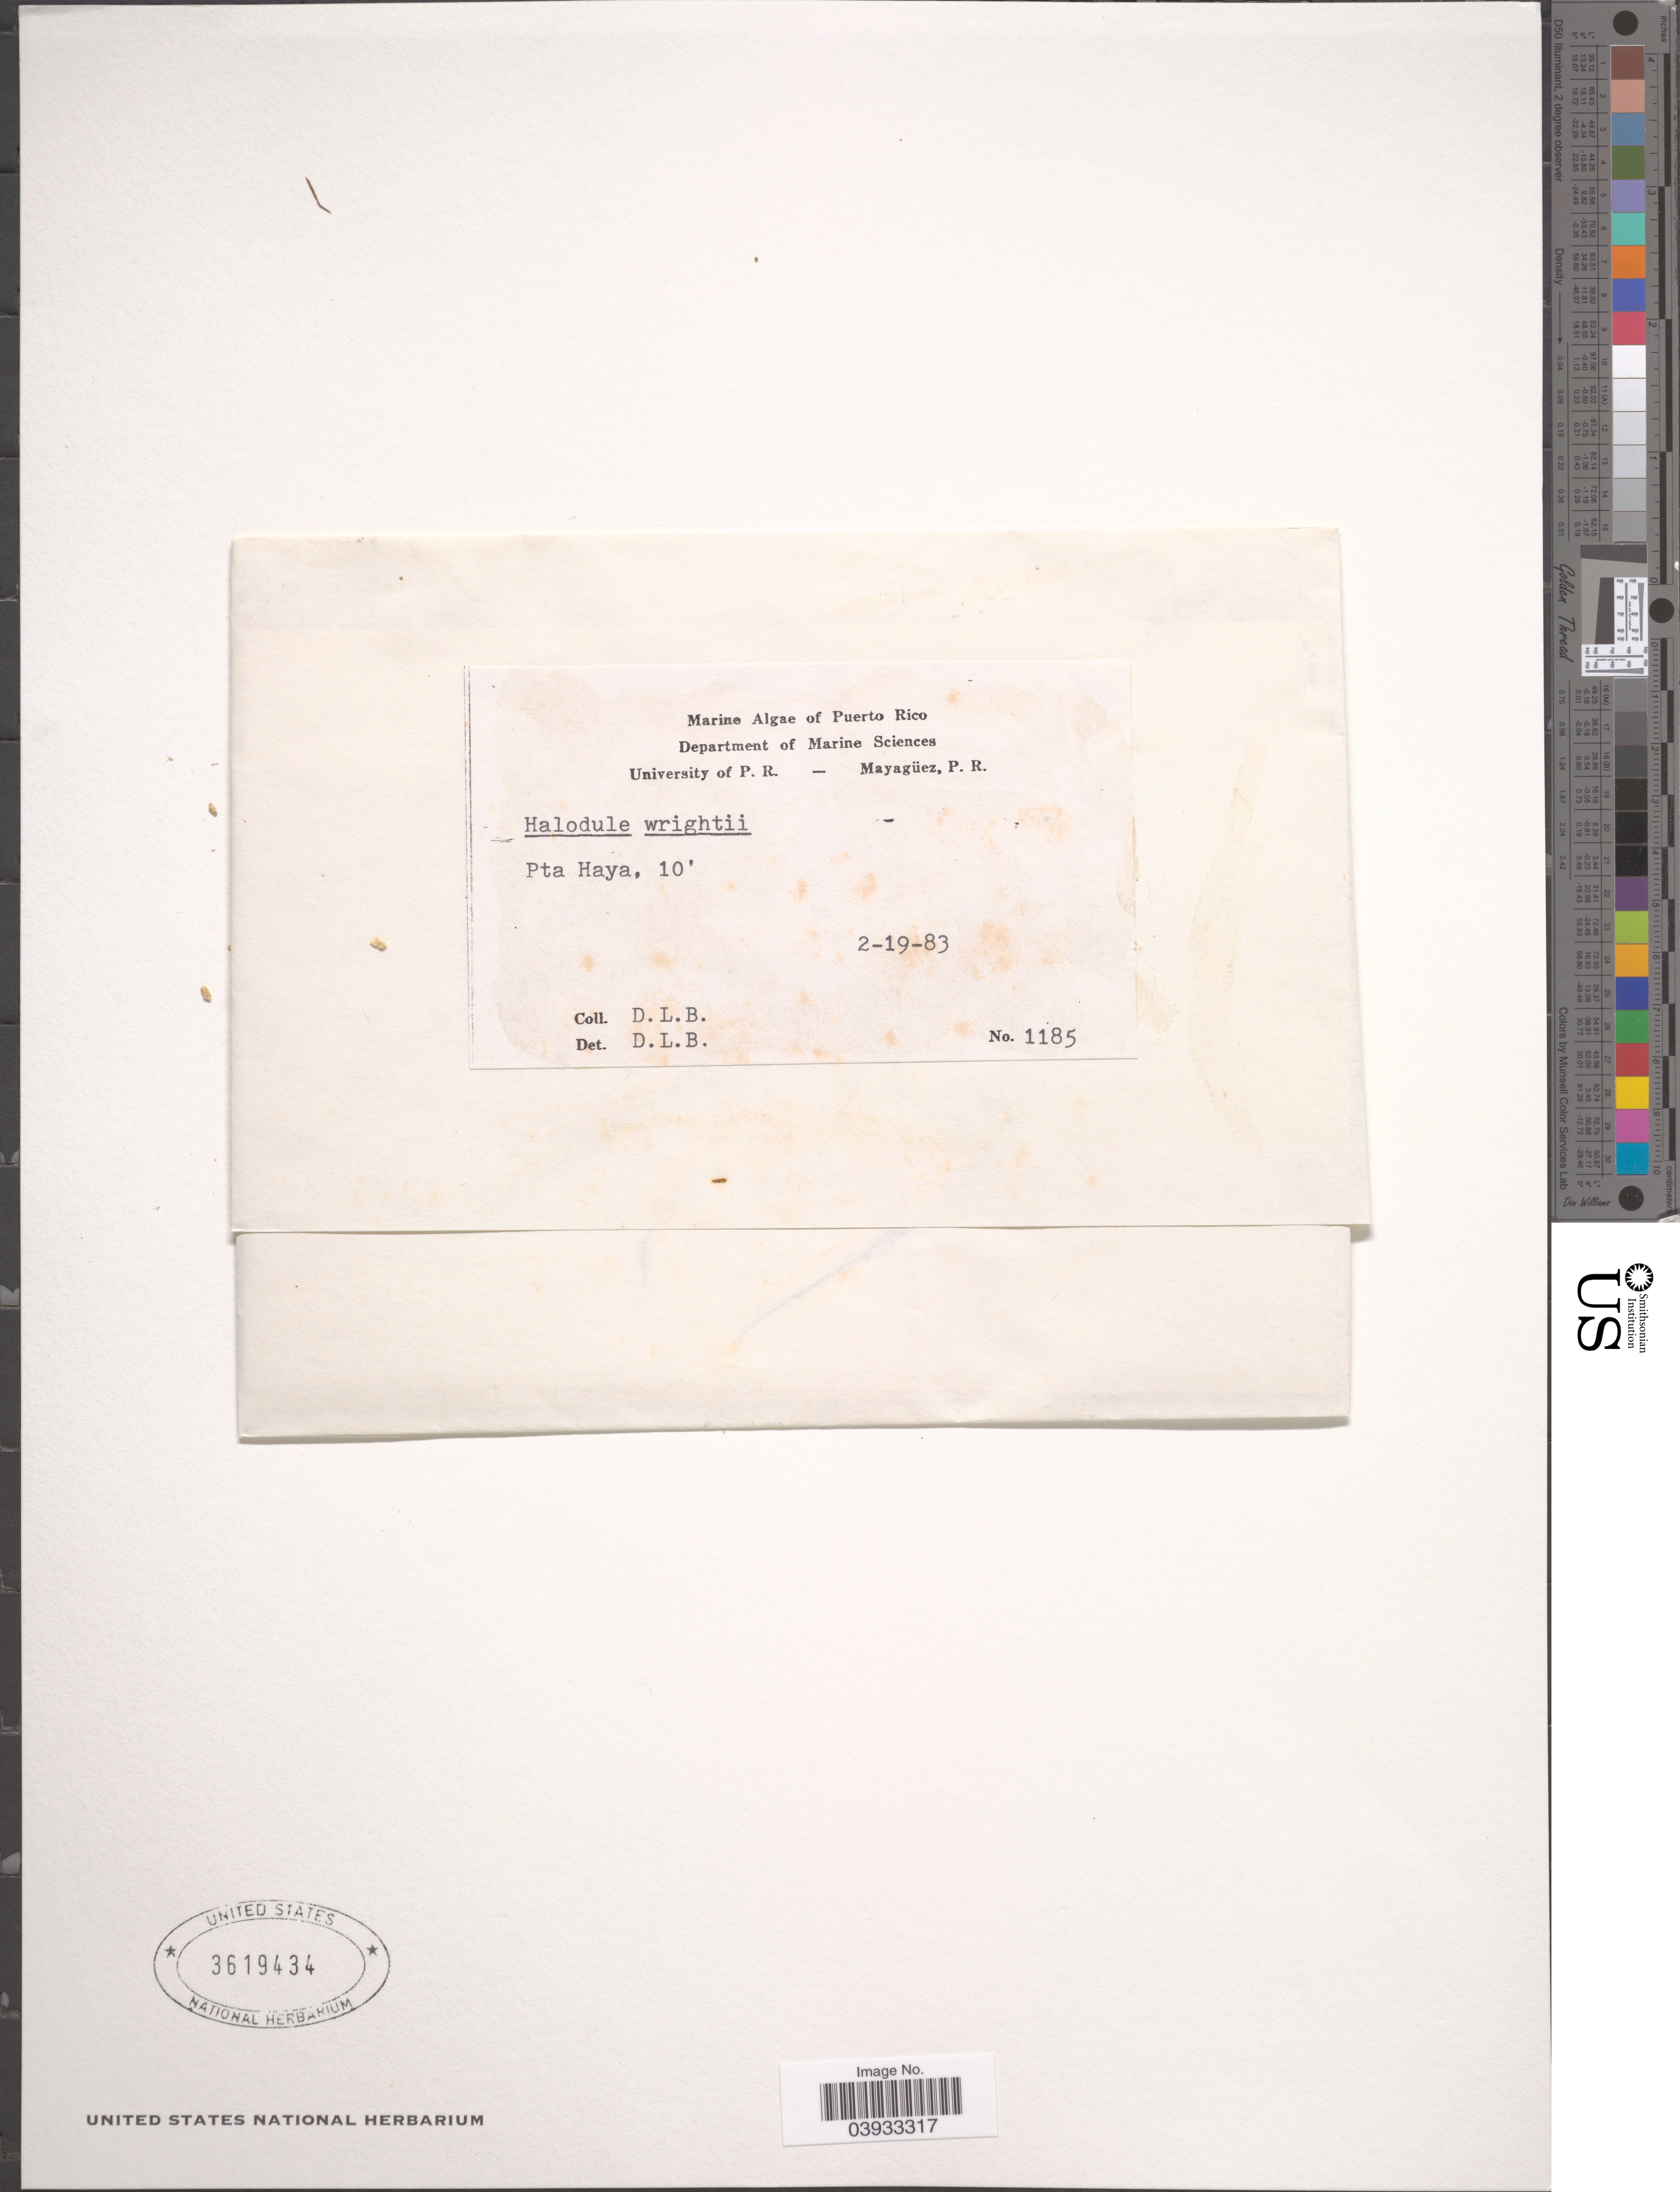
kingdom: Plantae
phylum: Tracheophyta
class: Liliopsida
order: Alismatales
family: Cymodoceaceae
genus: Halodule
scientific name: Halodule wrightii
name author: Asch.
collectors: D. L. B.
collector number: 1185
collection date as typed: Transcribed d/m/y: 19/2/83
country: Puerto Rico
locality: Pta Haya.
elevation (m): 3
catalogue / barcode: US 3619434